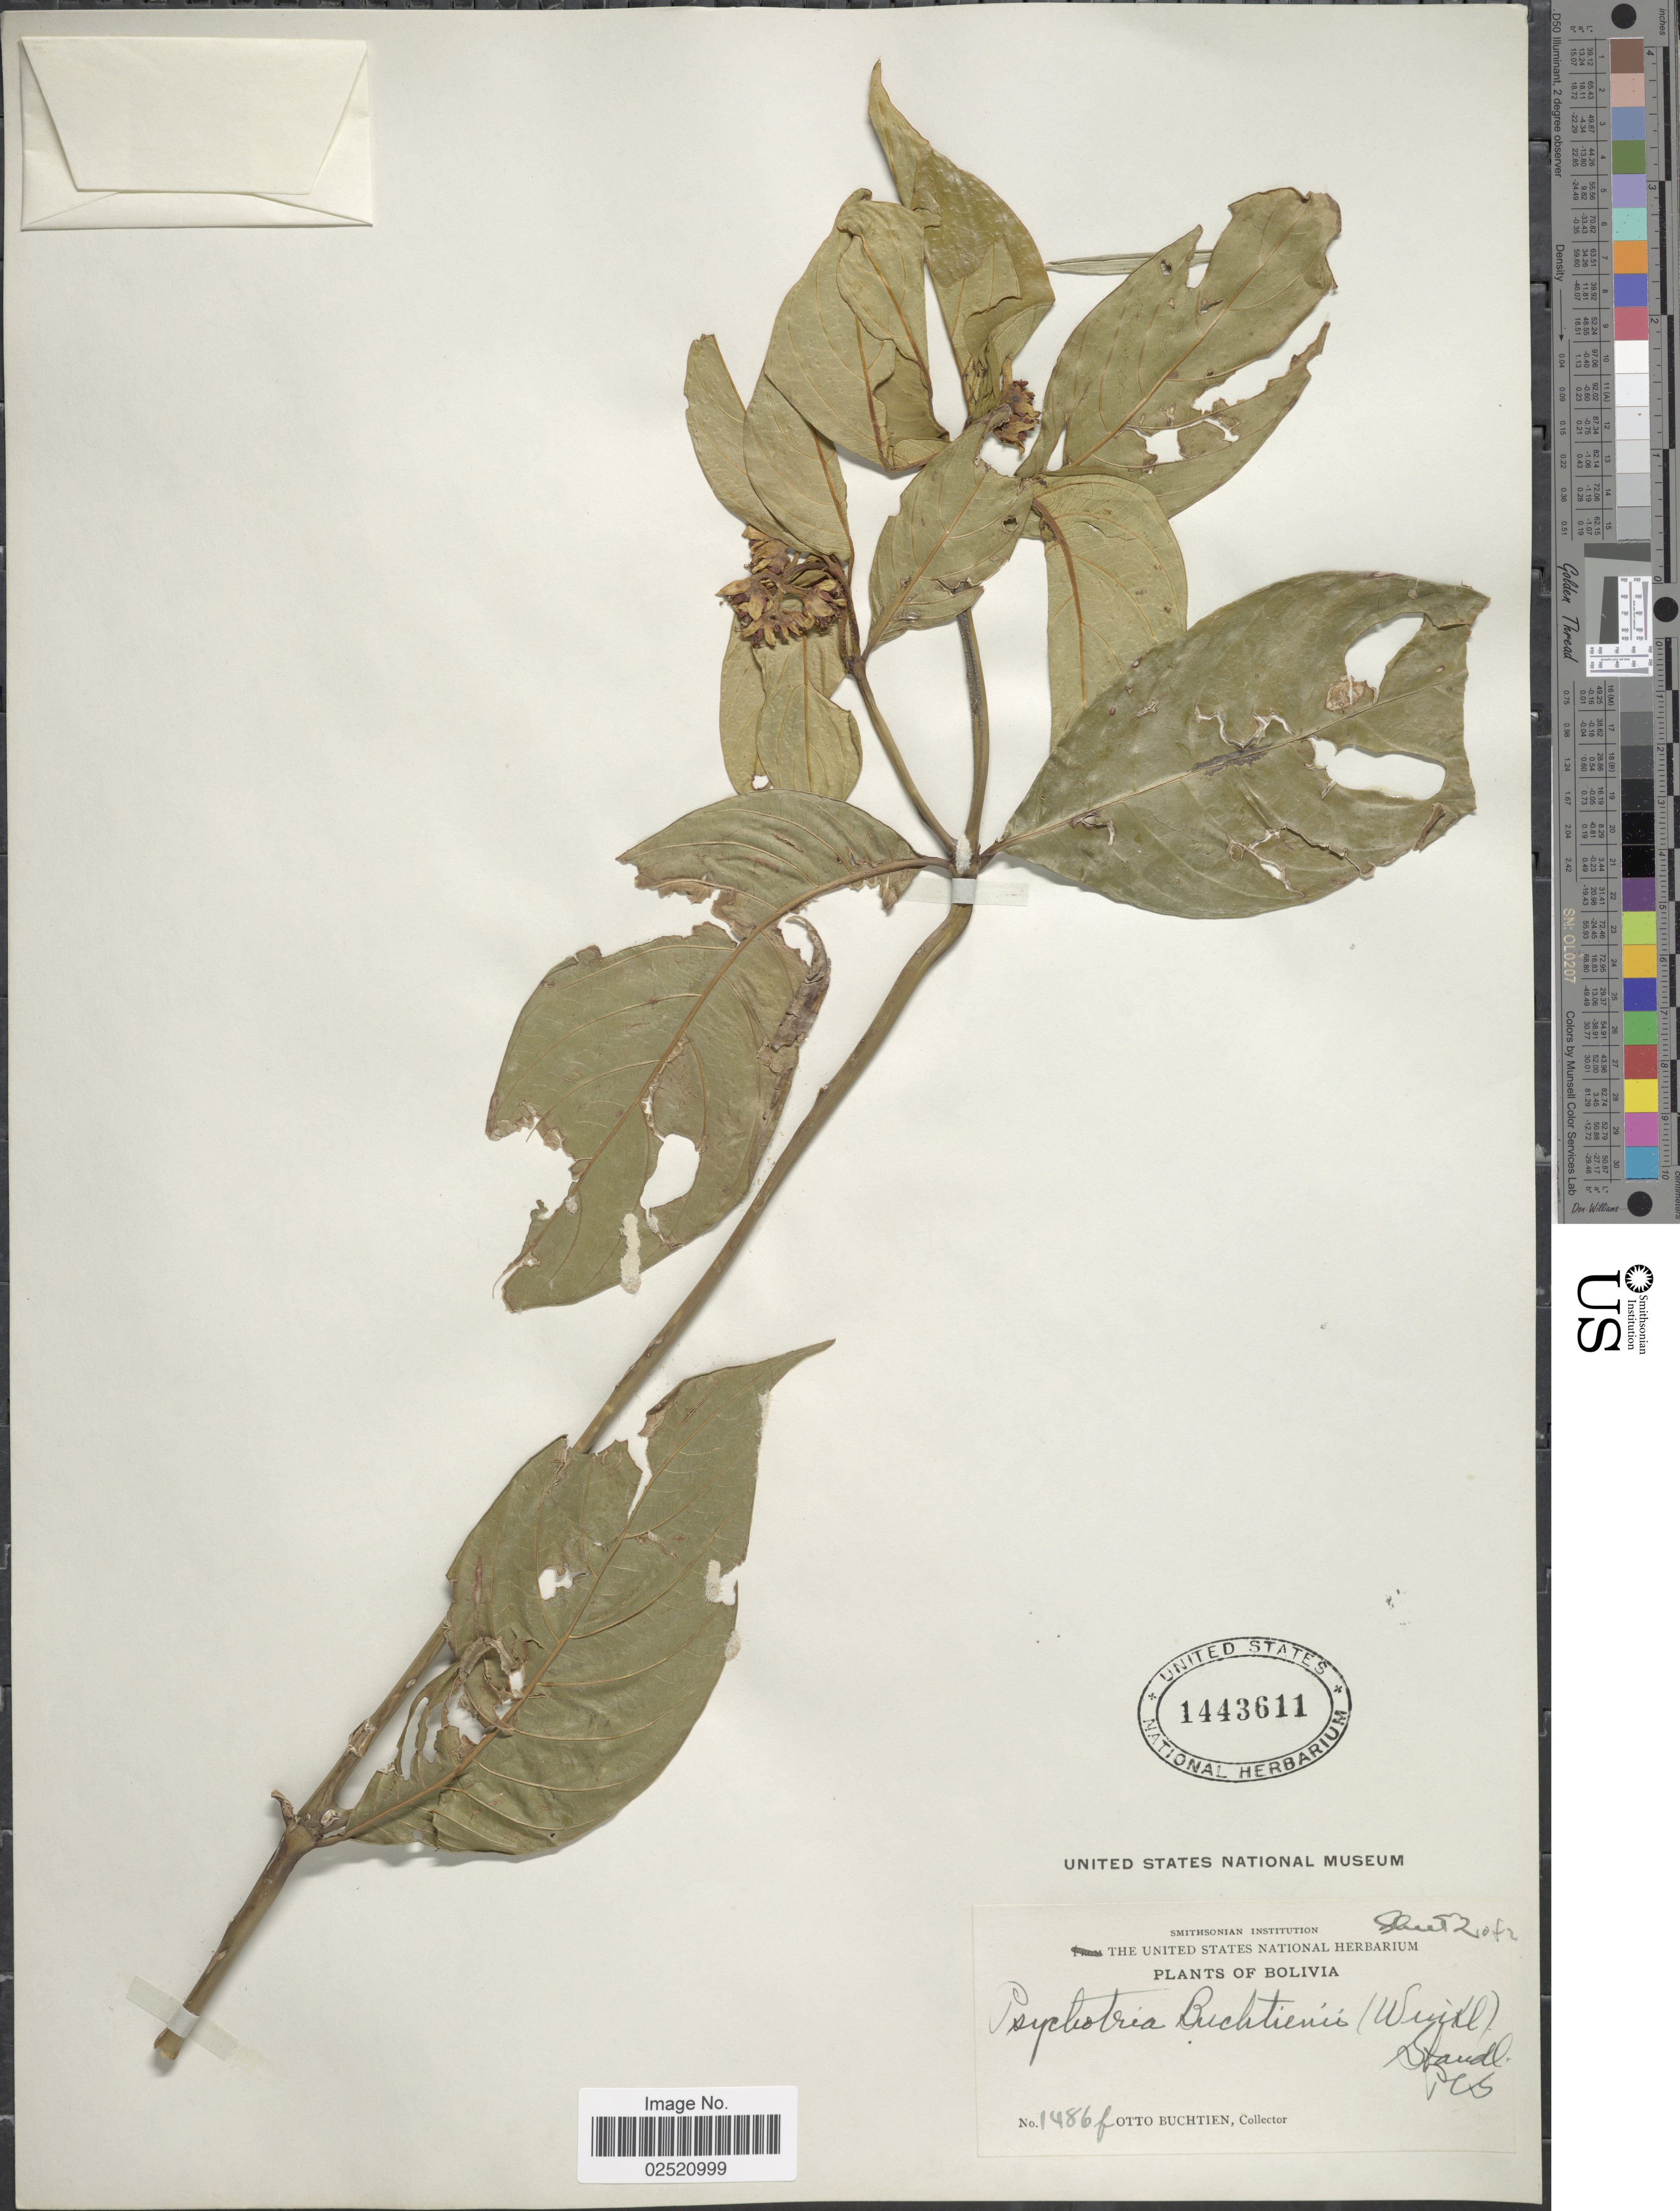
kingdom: Plantae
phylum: Tracheophyta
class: Magnoliopsida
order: Gentianales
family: Rubiaceae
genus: Psychotria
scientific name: Psychotria buchtienii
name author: (H.J.P. Winkl.) Standl.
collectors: O. Buchtien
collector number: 1486f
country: Bolivia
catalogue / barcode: US 1443611